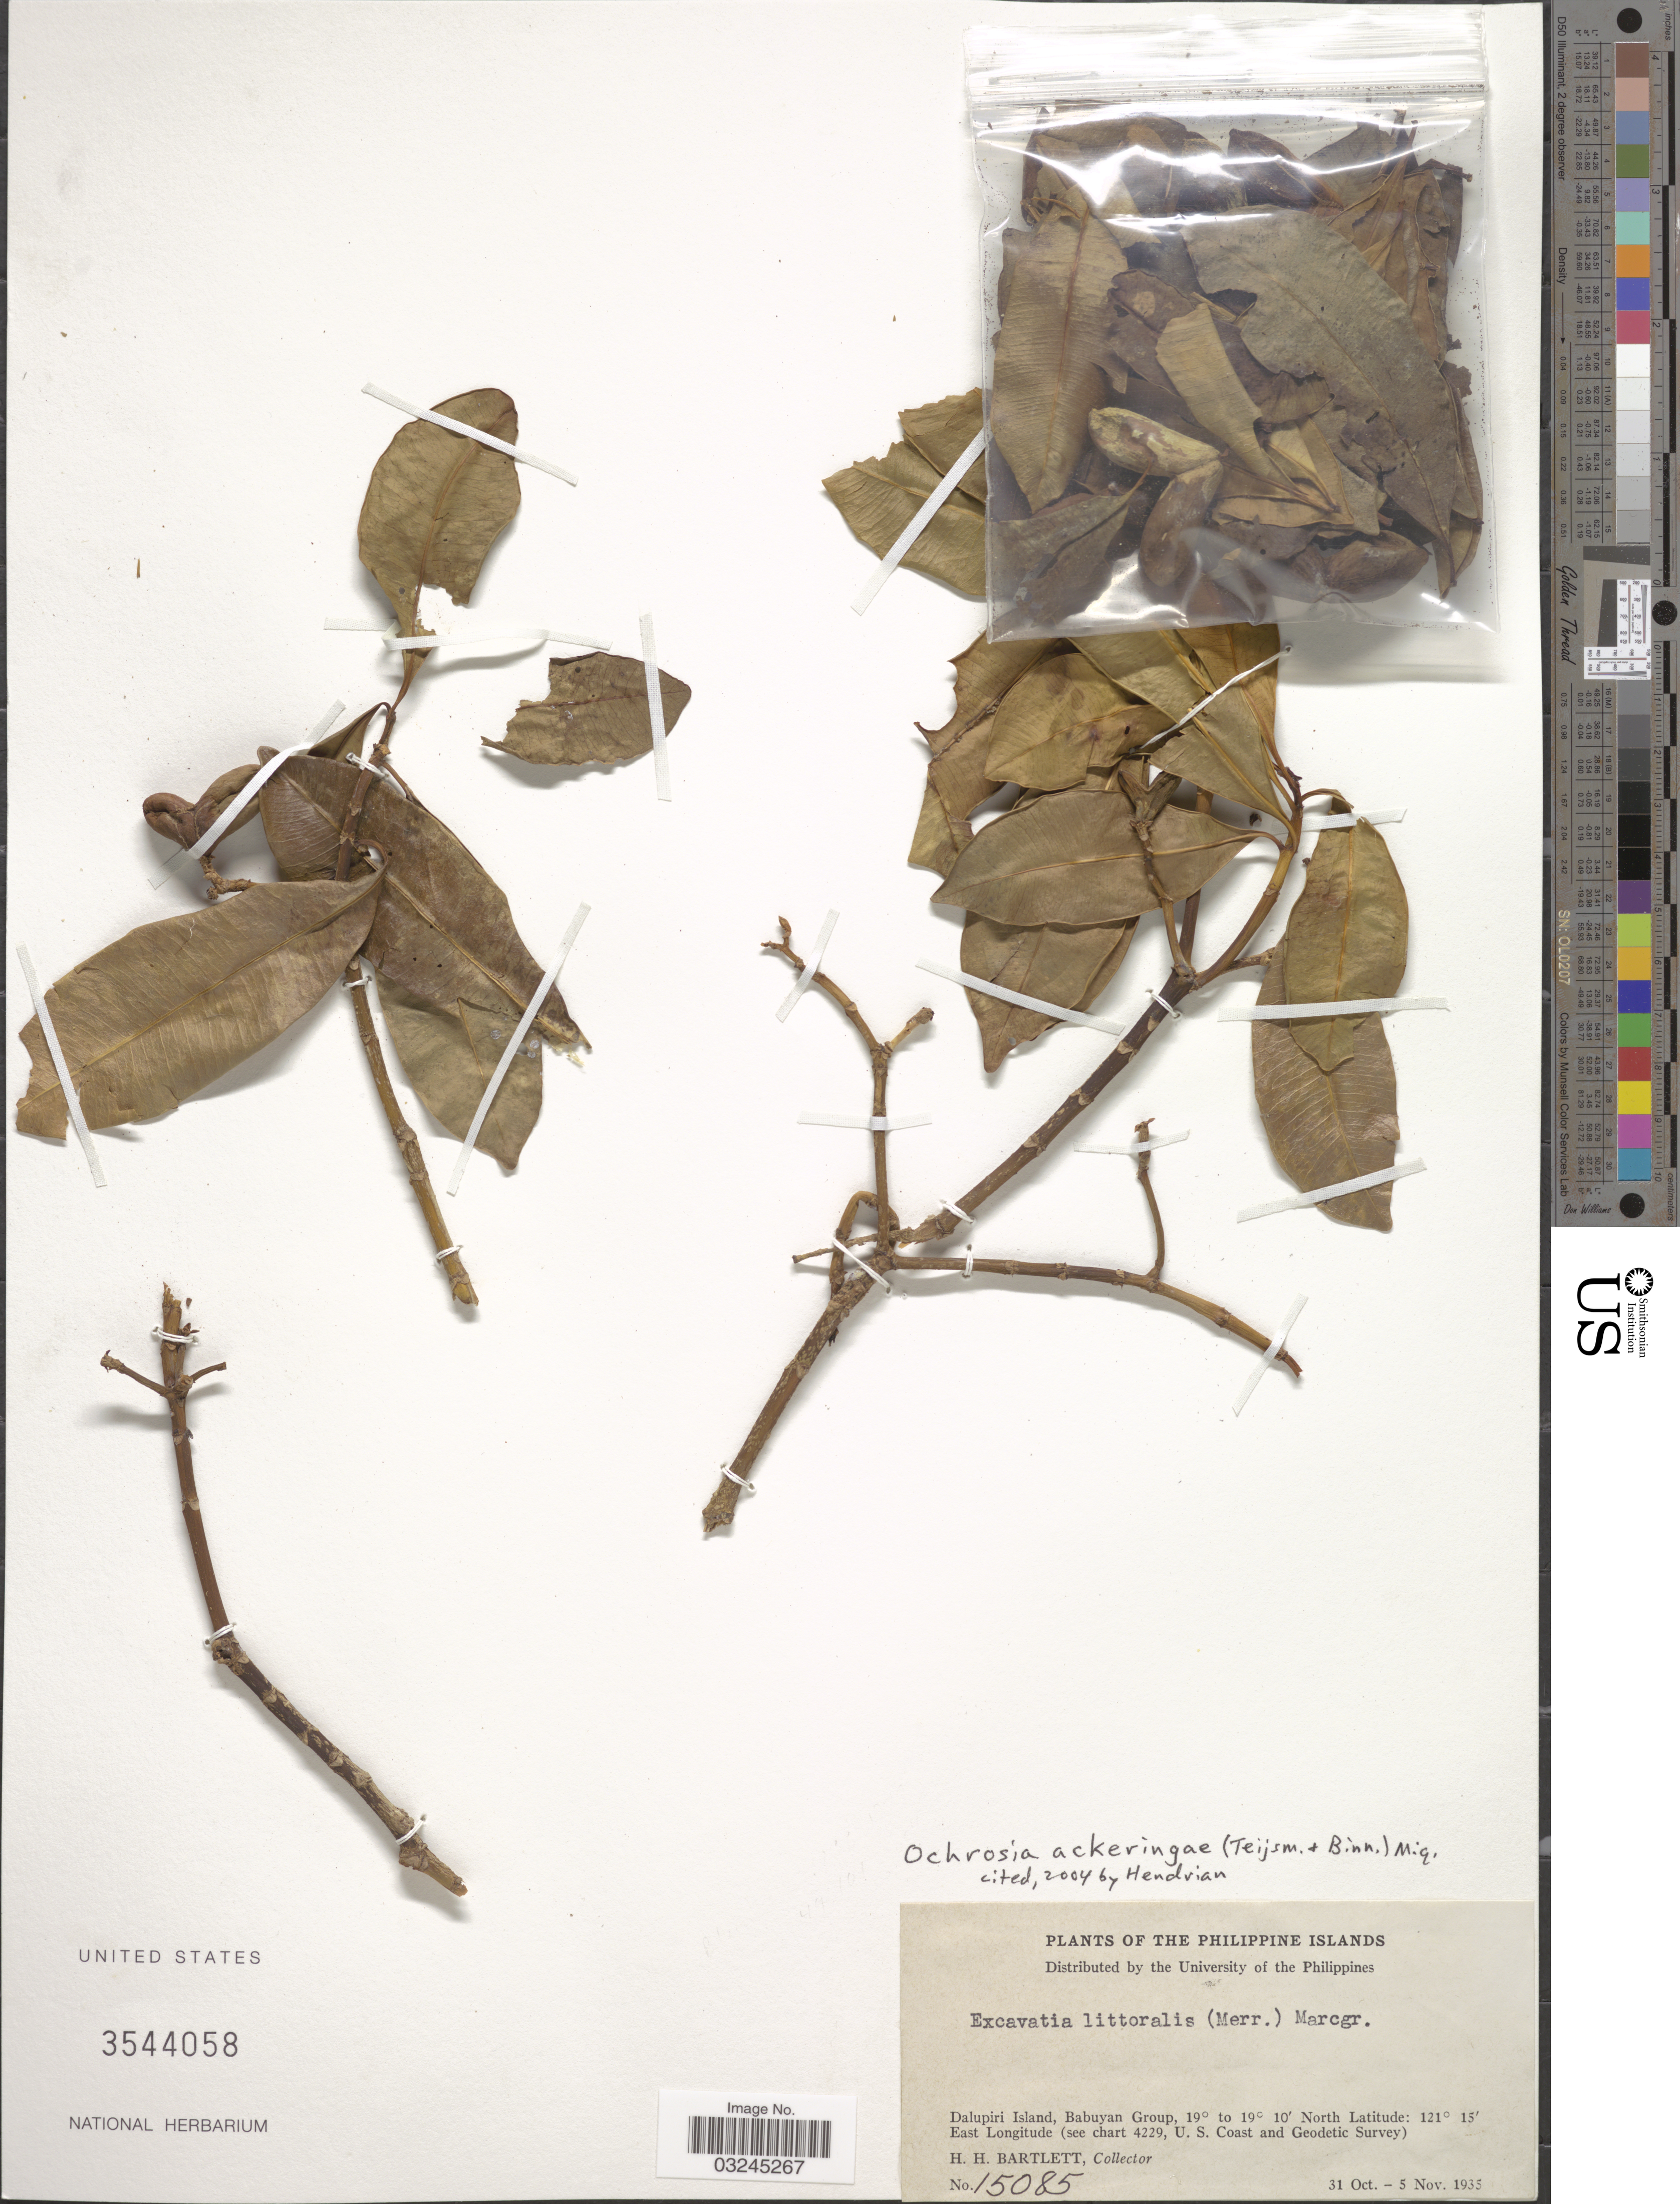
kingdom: Plantae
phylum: Tracheophyta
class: Magnoliopsida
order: Gentianales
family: Apocynaceae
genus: Ochrosia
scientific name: Ochrosia ackeringae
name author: (Teijsm. & Binn.) Miq.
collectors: H. H. Bartlett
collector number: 15085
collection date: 1935-10-31/1935-11-05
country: Philippines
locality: Dalupiri Island, Babuyan Group.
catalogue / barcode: US 3544058